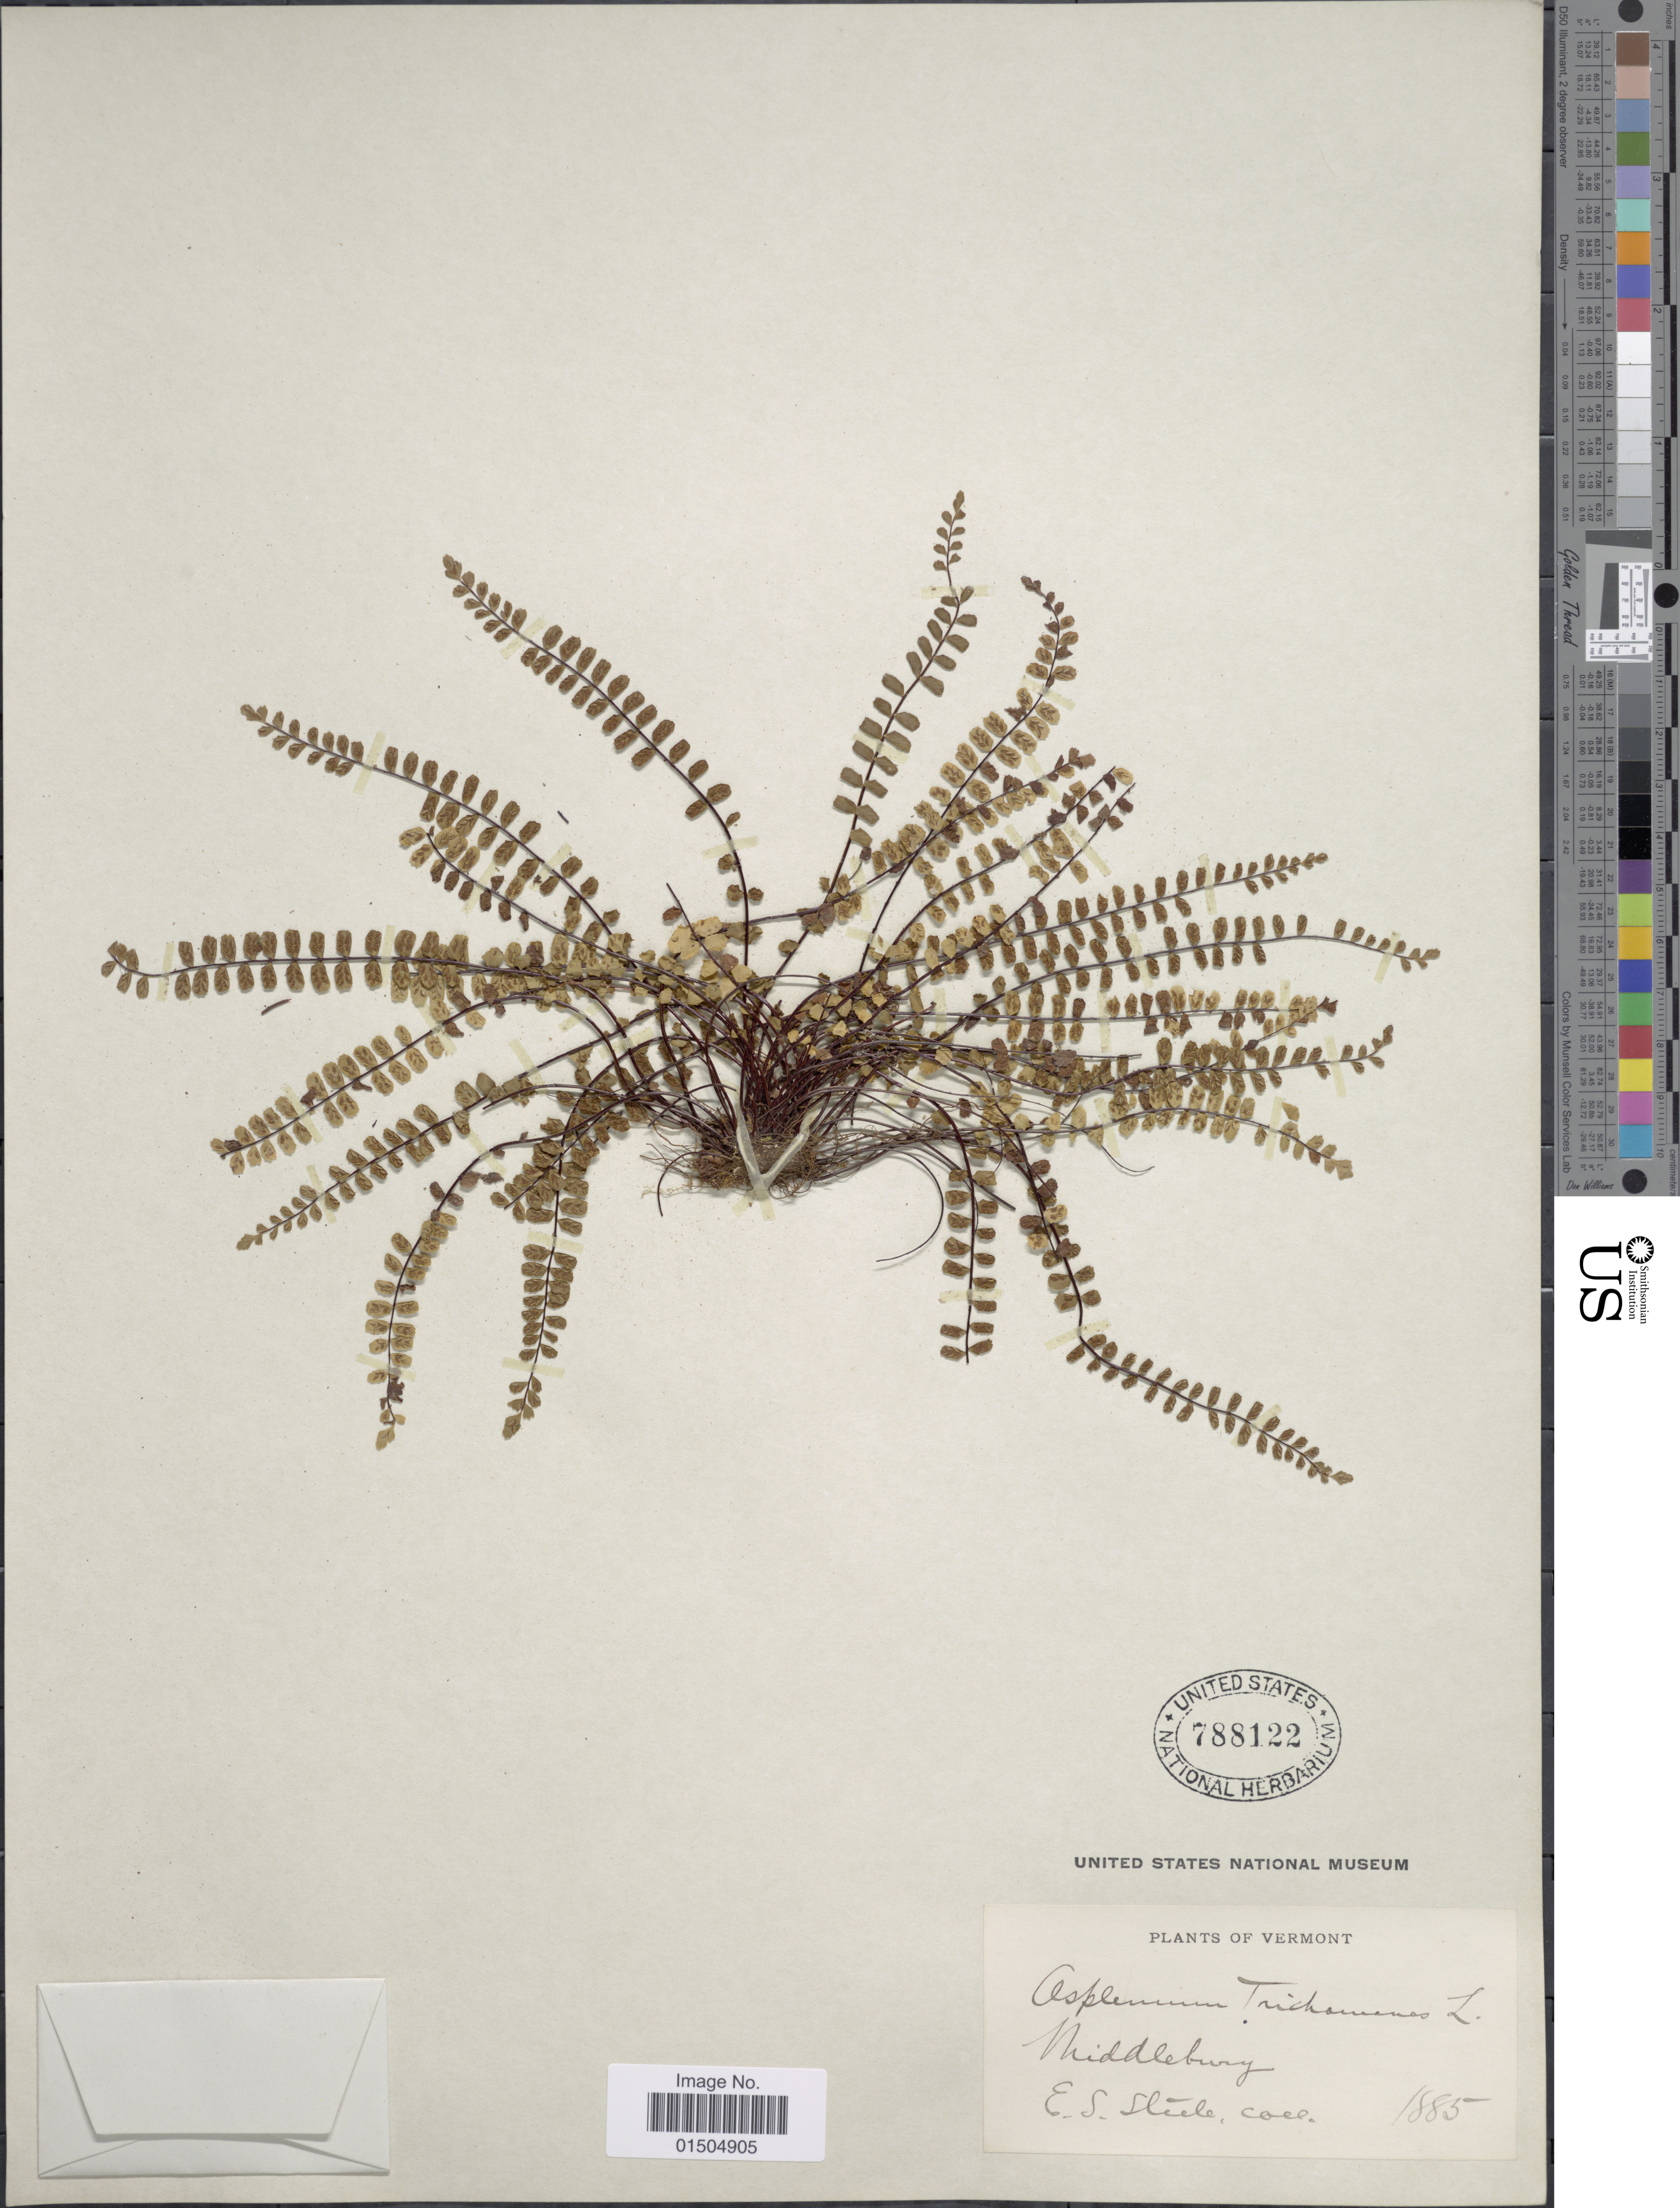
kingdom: Plantae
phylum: Tracheophyta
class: Polypodiopsida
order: Polypodiales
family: Aspleniaceae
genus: Asplenium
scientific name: Asplenium trichomanes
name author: L.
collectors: E. Steele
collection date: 1885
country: United States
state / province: Vermont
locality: Middleburg.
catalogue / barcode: US 788122